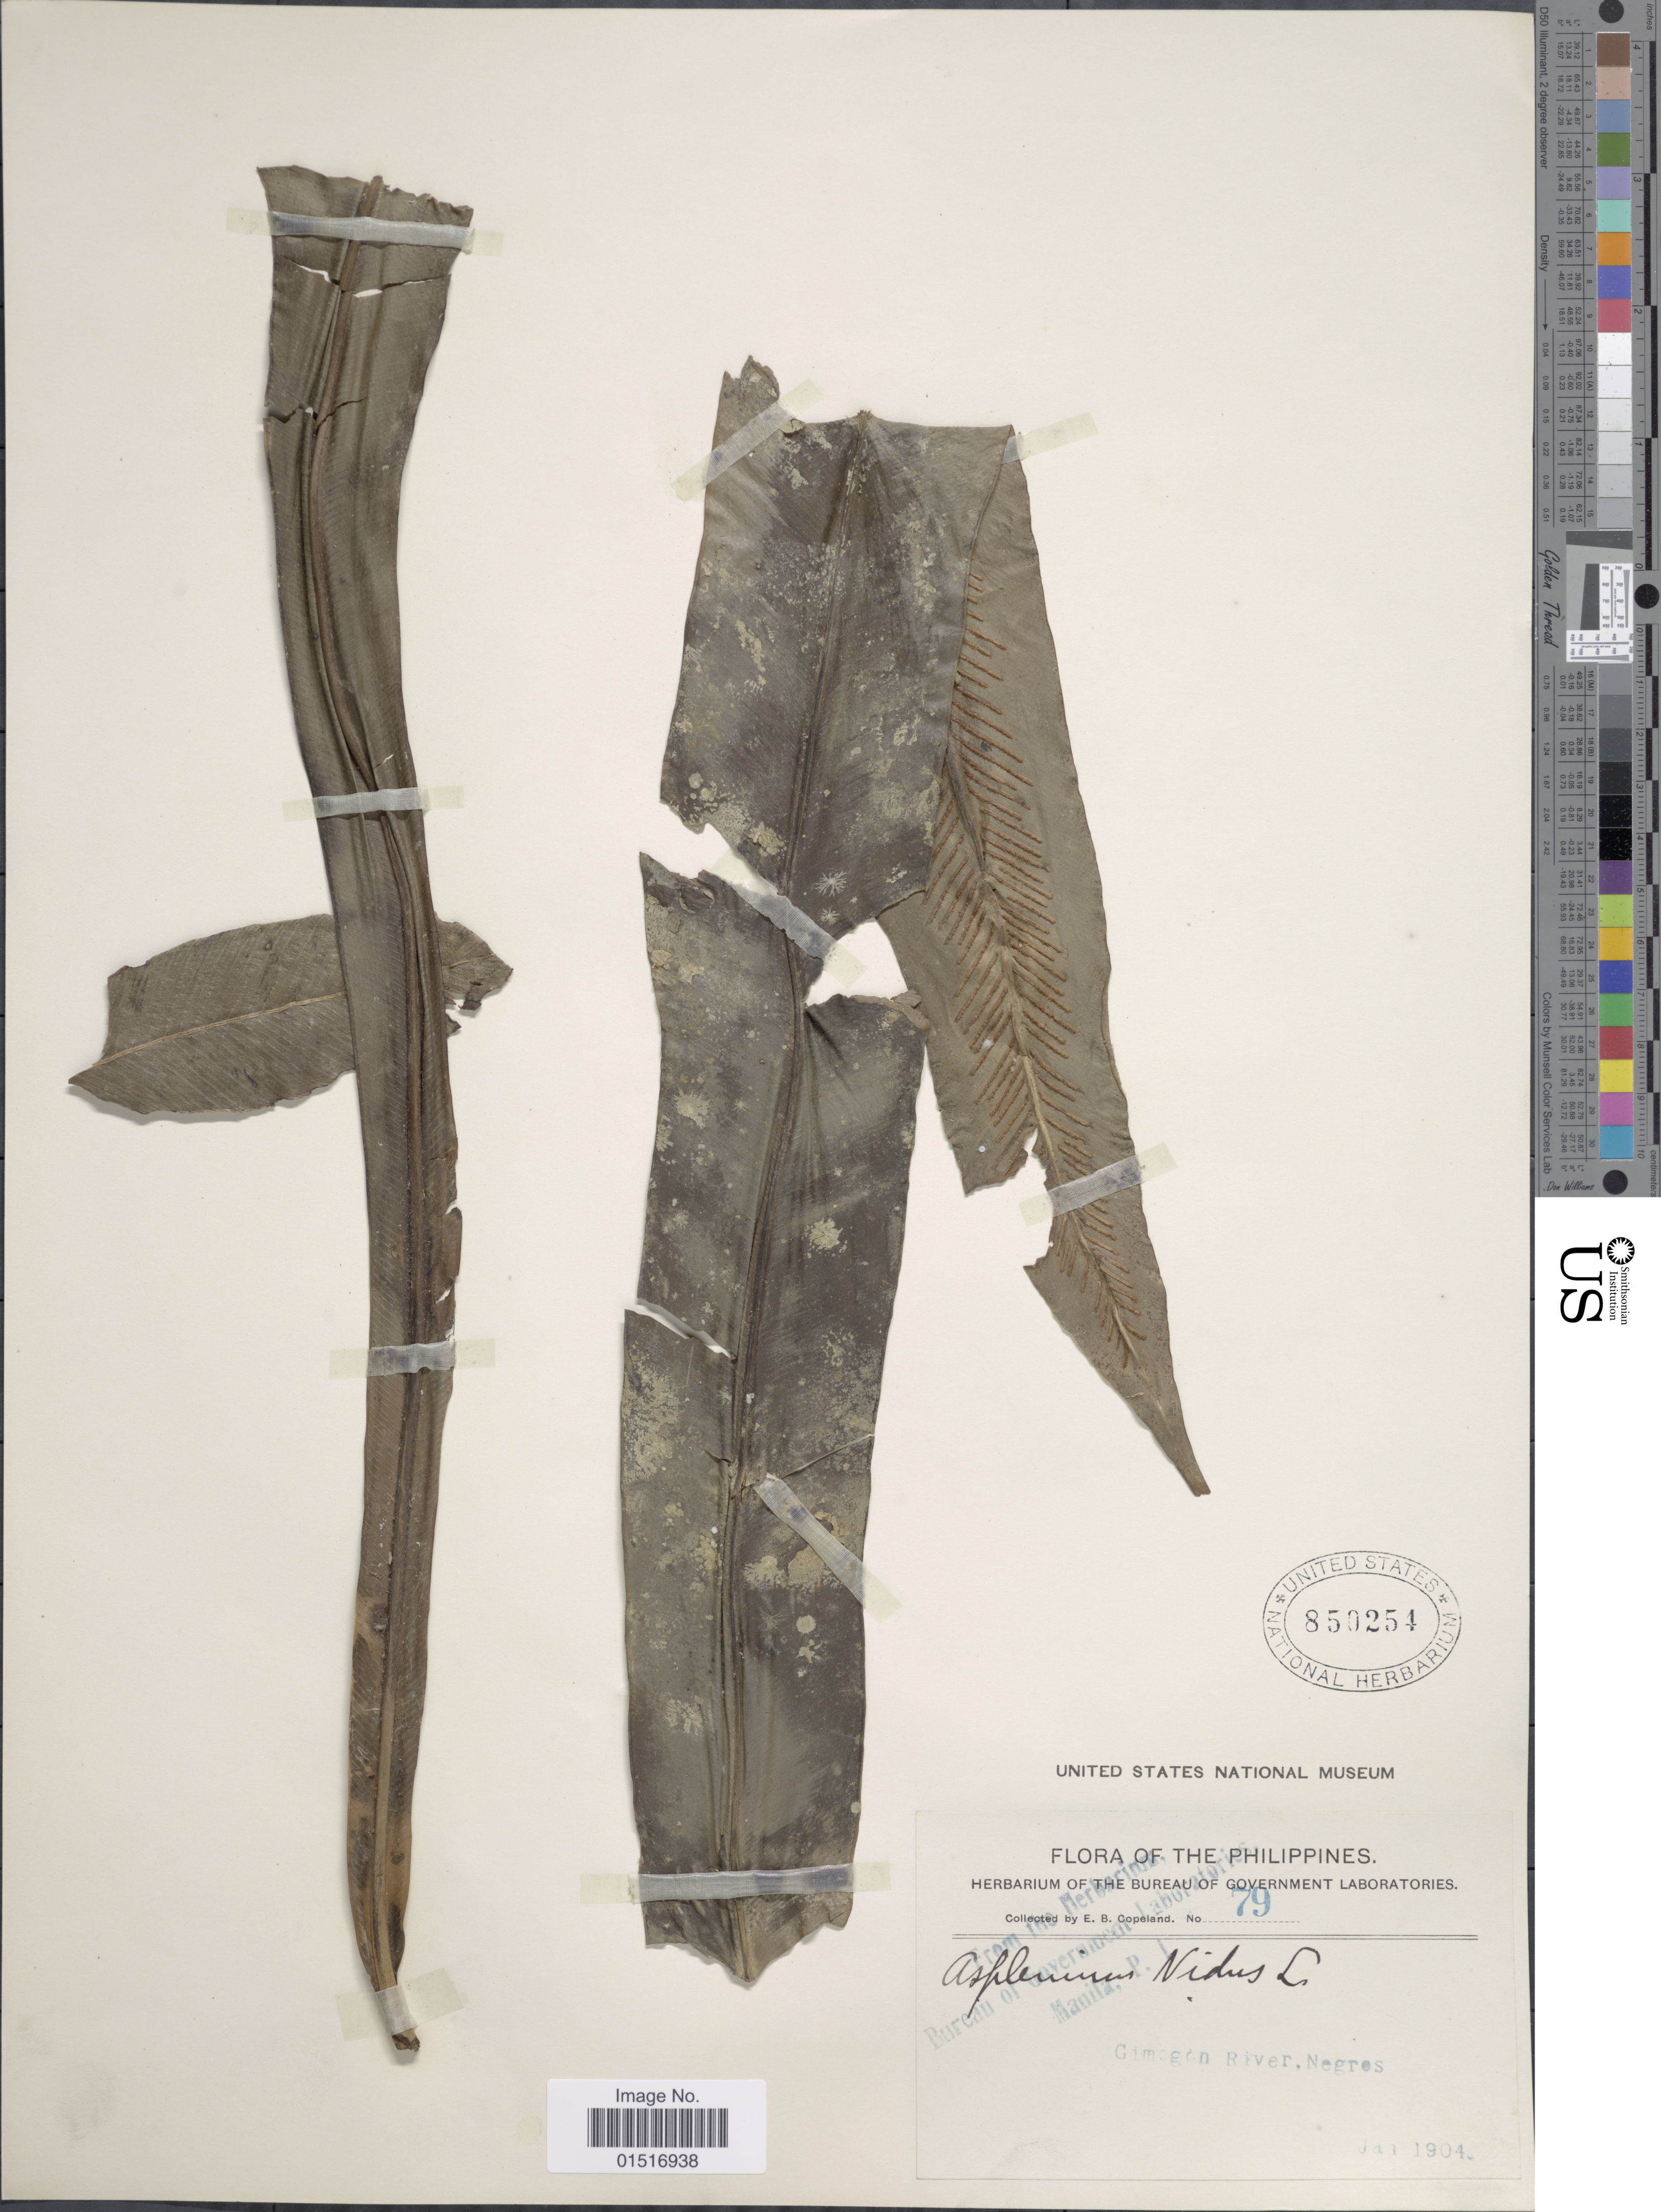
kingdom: Plantae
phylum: Tracheophyta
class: Polypodiopsida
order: Polypodiales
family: Aspleniaceae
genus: Asplenium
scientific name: Asplenium phyllitidis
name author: D. Don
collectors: E. B. Copeland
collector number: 79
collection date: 1904-01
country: Philippines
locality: Gimogon River, Negros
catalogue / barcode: US 850254